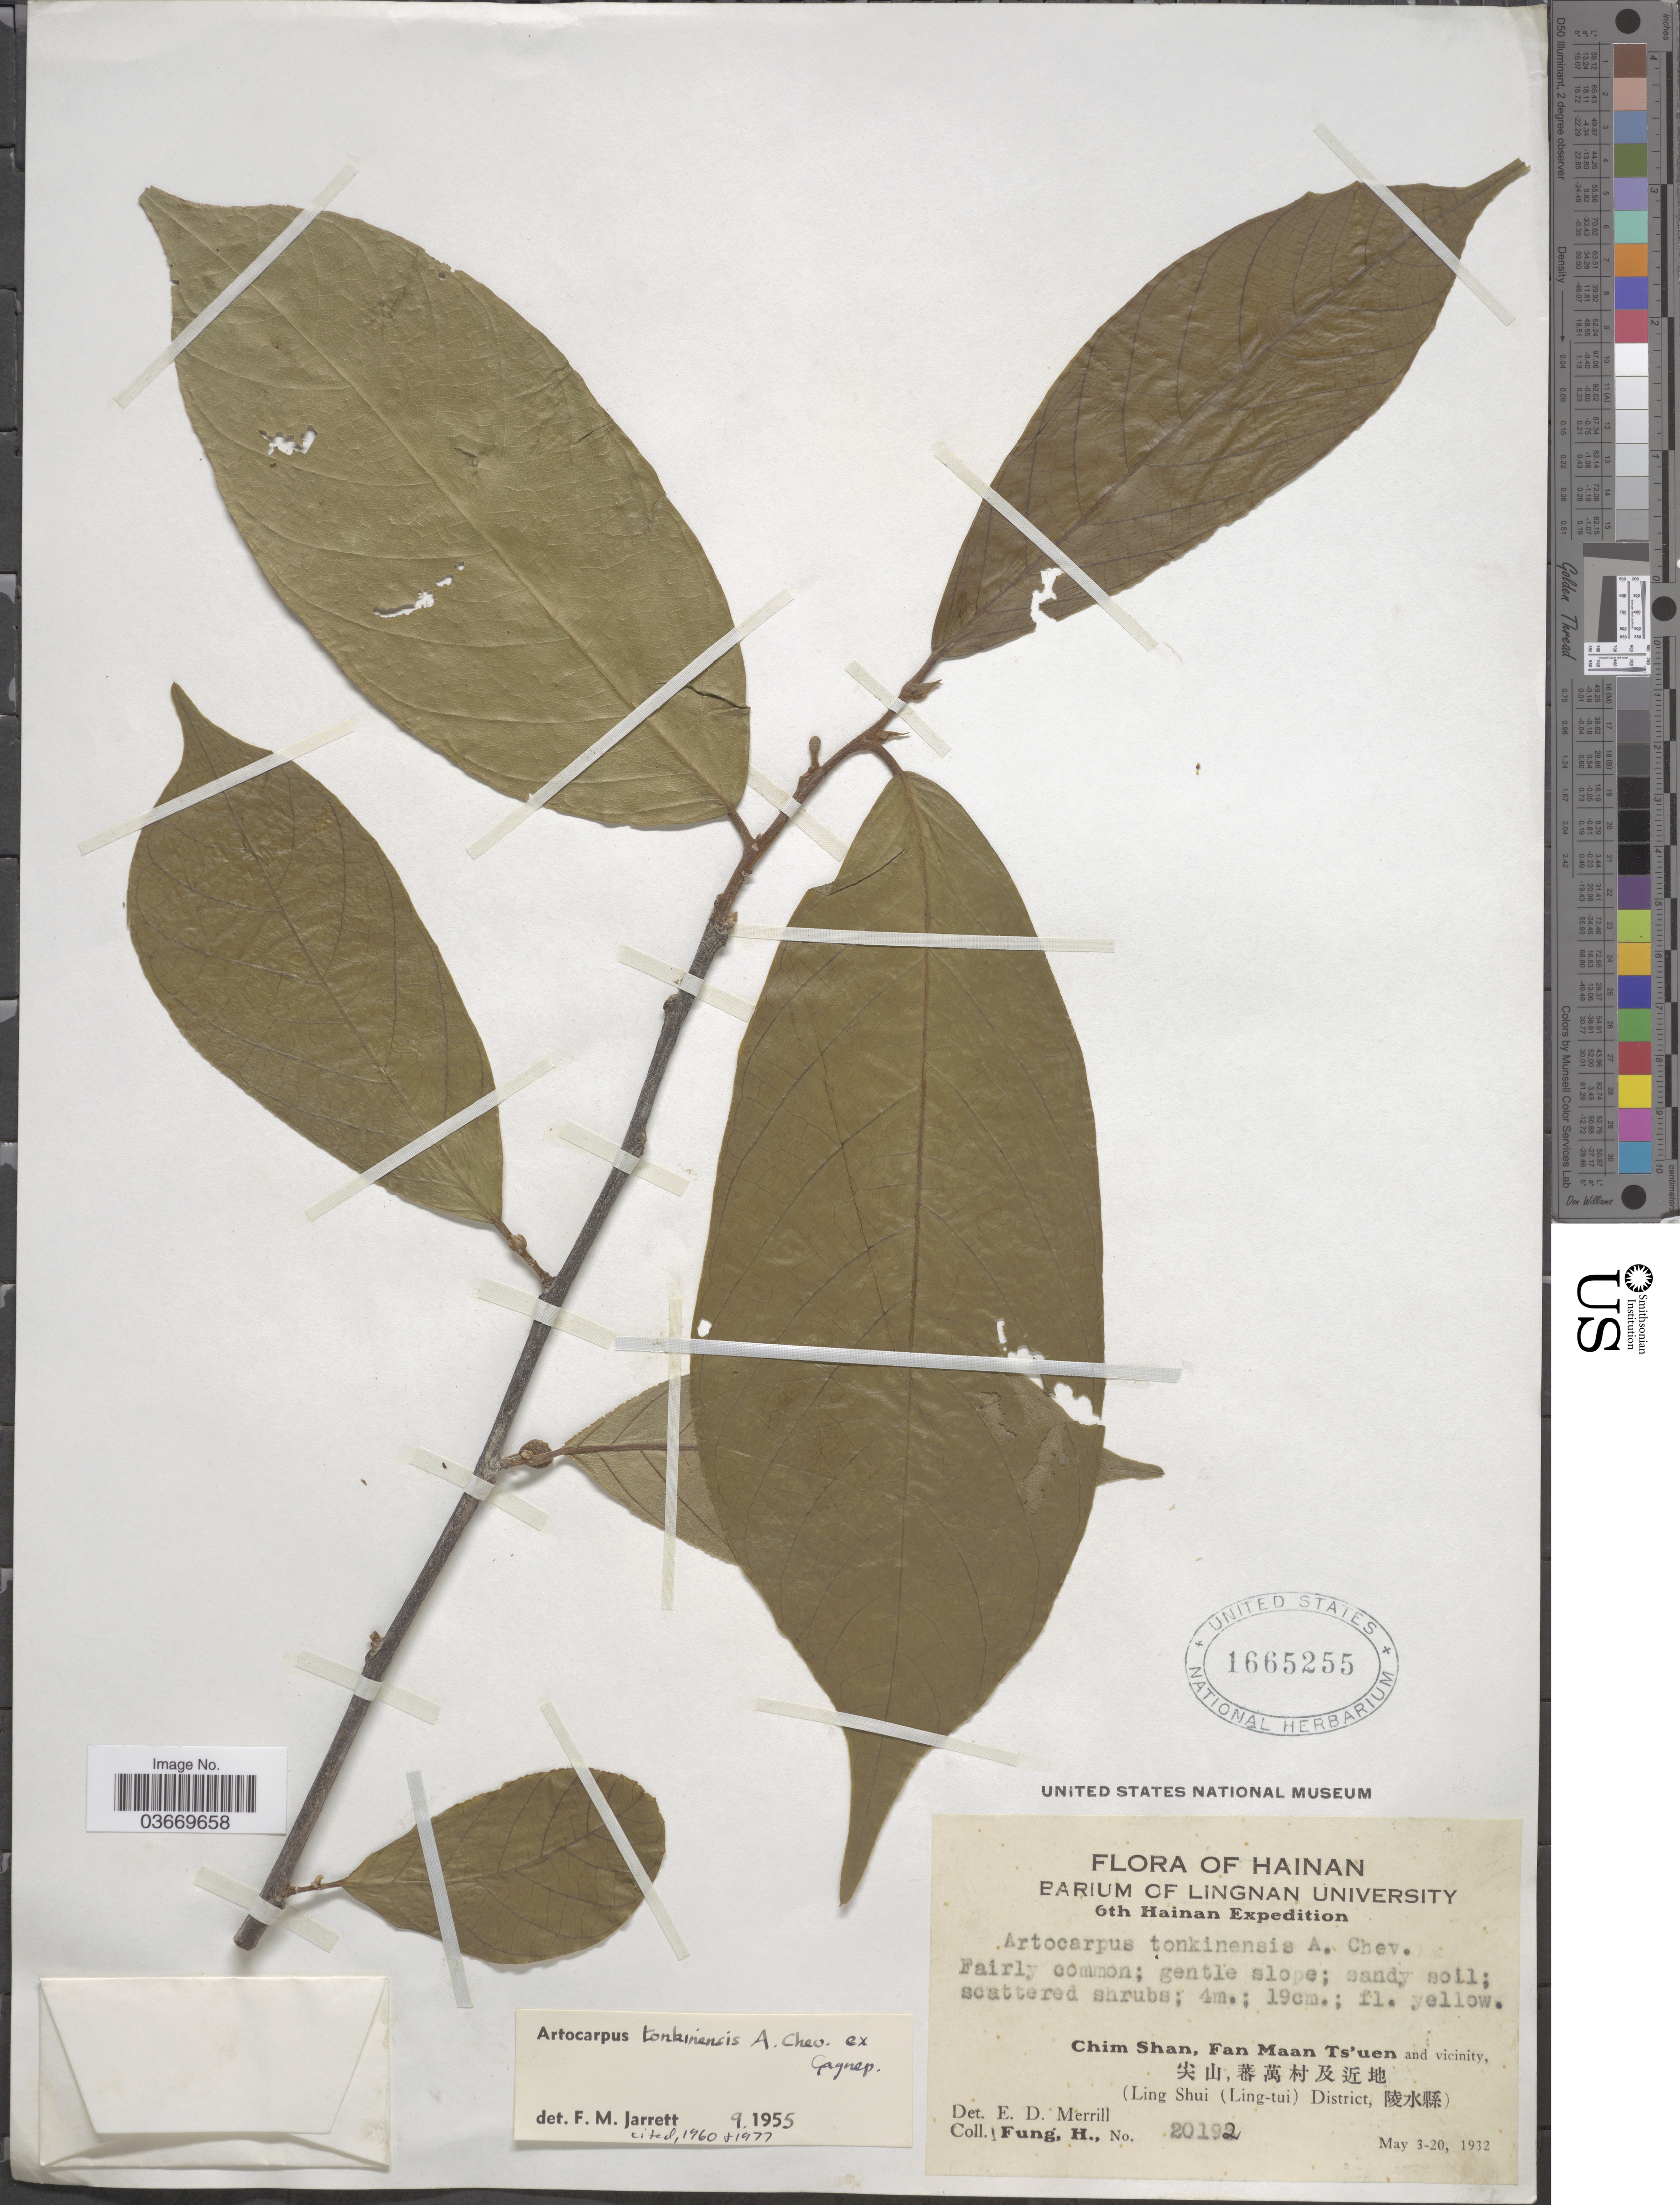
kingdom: Plantae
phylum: Tracheophyta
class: Magnoliopsida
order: Rosales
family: Moraceae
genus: Artocarpus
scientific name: Artocarpus tonkinensis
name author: A. Chev. ex Gagnep.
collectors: H. Fung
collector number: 20192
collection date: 1932-05-03/1932-05-20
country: China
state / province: Hainan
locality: Chim Shan, Fan Maan Ts'uen and vicinity, X (Ling Shui (Ling-tui) District, X).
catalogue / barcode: US 1665255